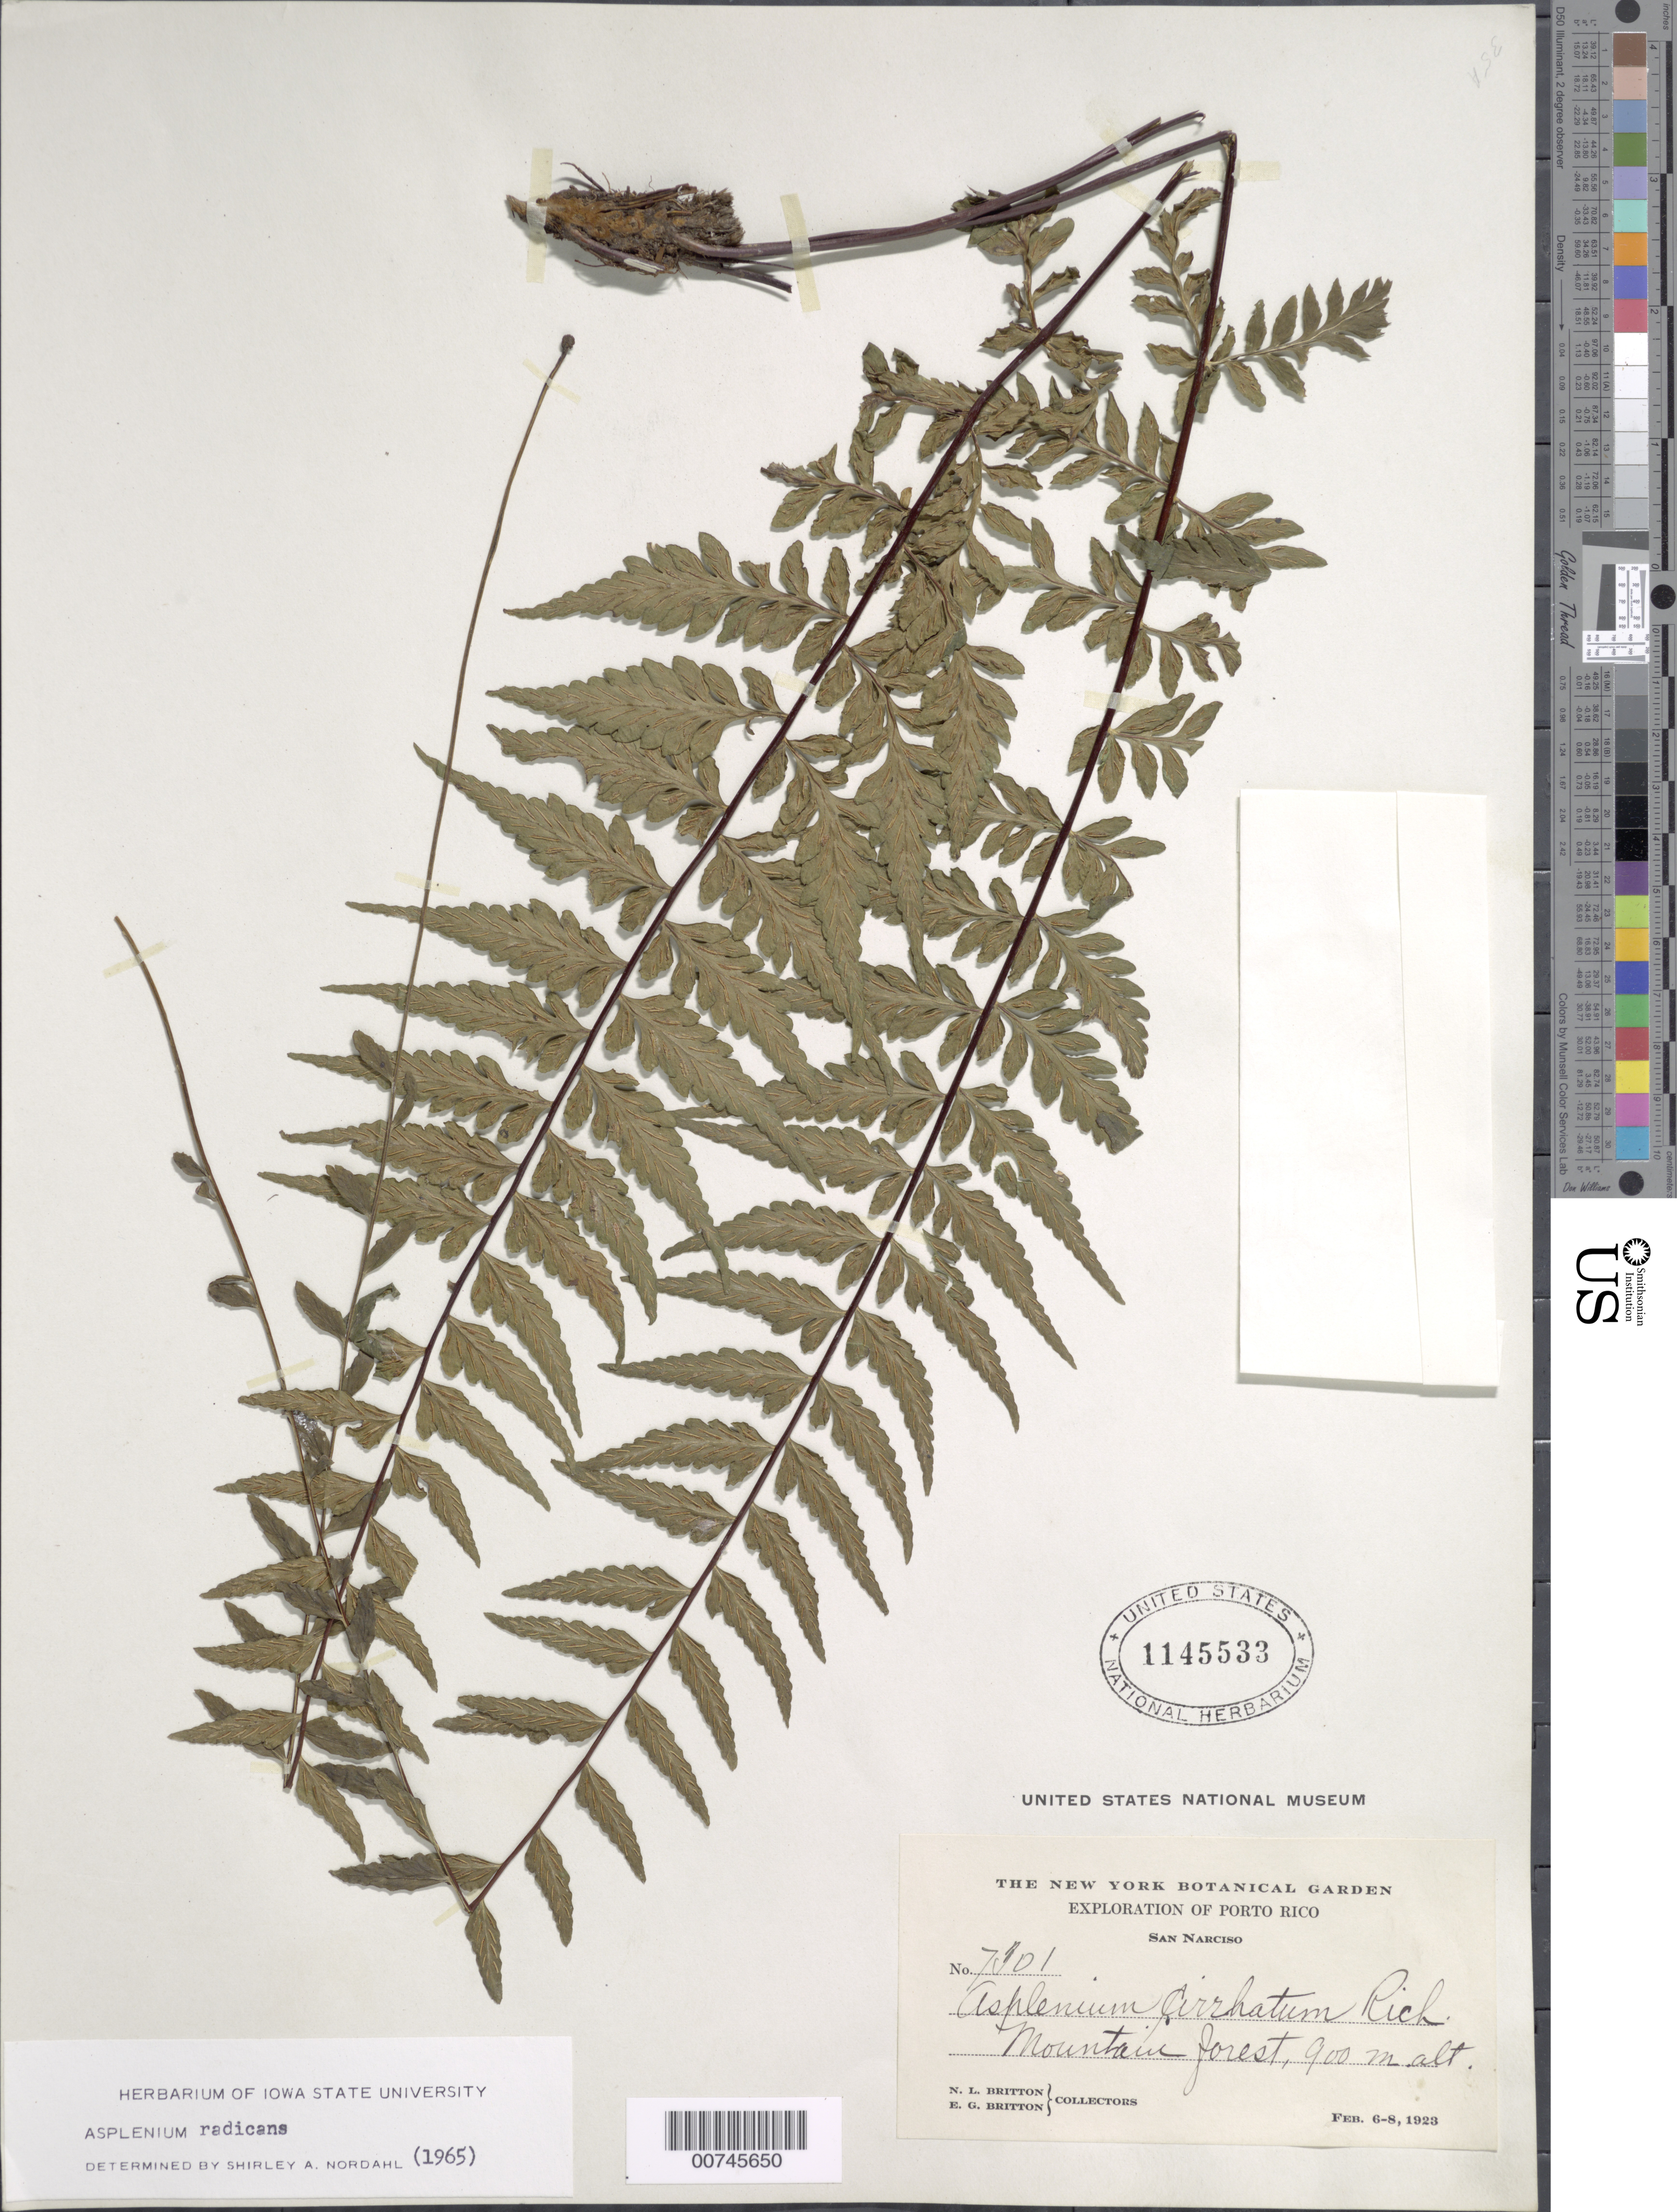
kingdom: Plantae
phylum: Tracheophyta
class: Polypodiopsida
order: Polypodiales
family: Aspleniaceae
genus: Asplenium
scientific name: Asplenium radicans var. radicans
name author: L.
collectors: N. Britton & E. G. Britton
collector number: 7301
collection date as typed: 06 Feb 1923 to 08 Feb 1923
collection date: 1923-02-06/1923-02-08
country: Puerto Rico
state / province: Jayuya (?)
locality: San Narciso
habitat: Mountain forest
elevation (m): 900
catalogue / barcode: US 1145533